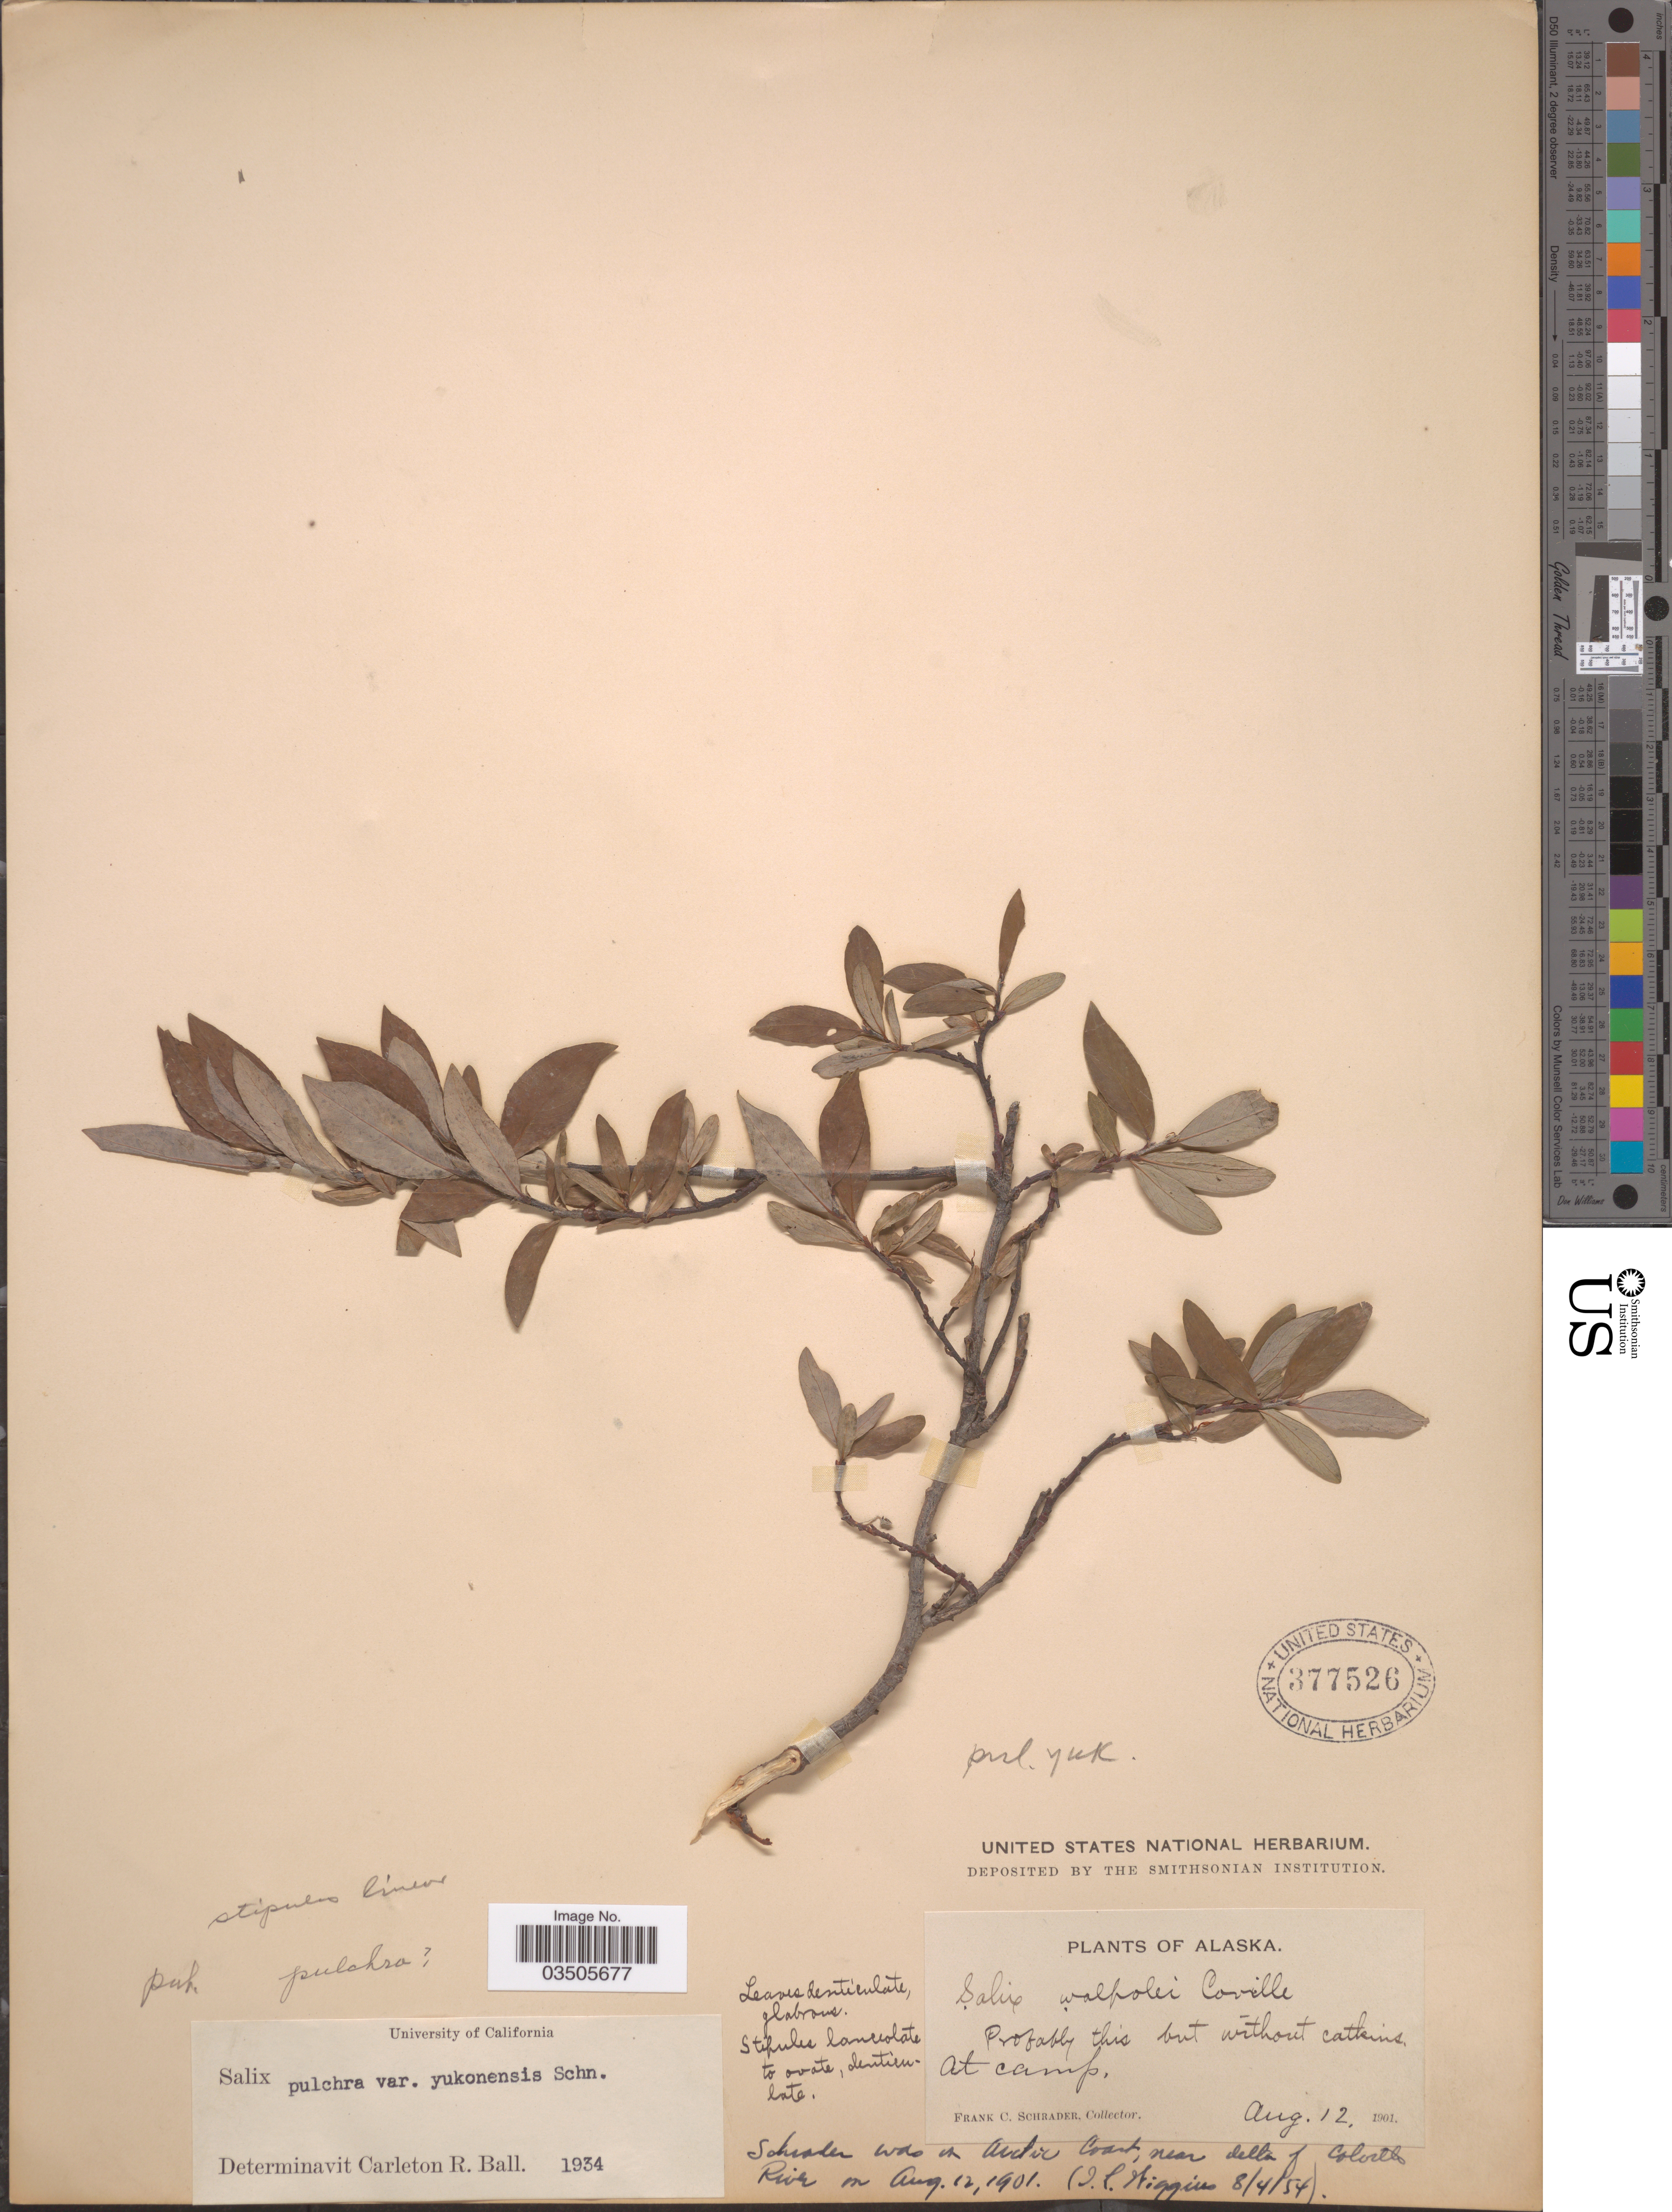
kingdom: Plantae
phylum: Tracheophyta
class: Magnoliopsida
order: Malpighiales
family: Salicaceae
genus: Salix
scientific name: Salix pulchra var. yukonensis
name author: C.K. Schneid.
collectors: F. C. Schrader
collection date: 1901-08-12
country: United States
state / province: Alaska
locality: At camp. Arctic Coast, near delta of Colville River.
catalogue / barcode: US 377526